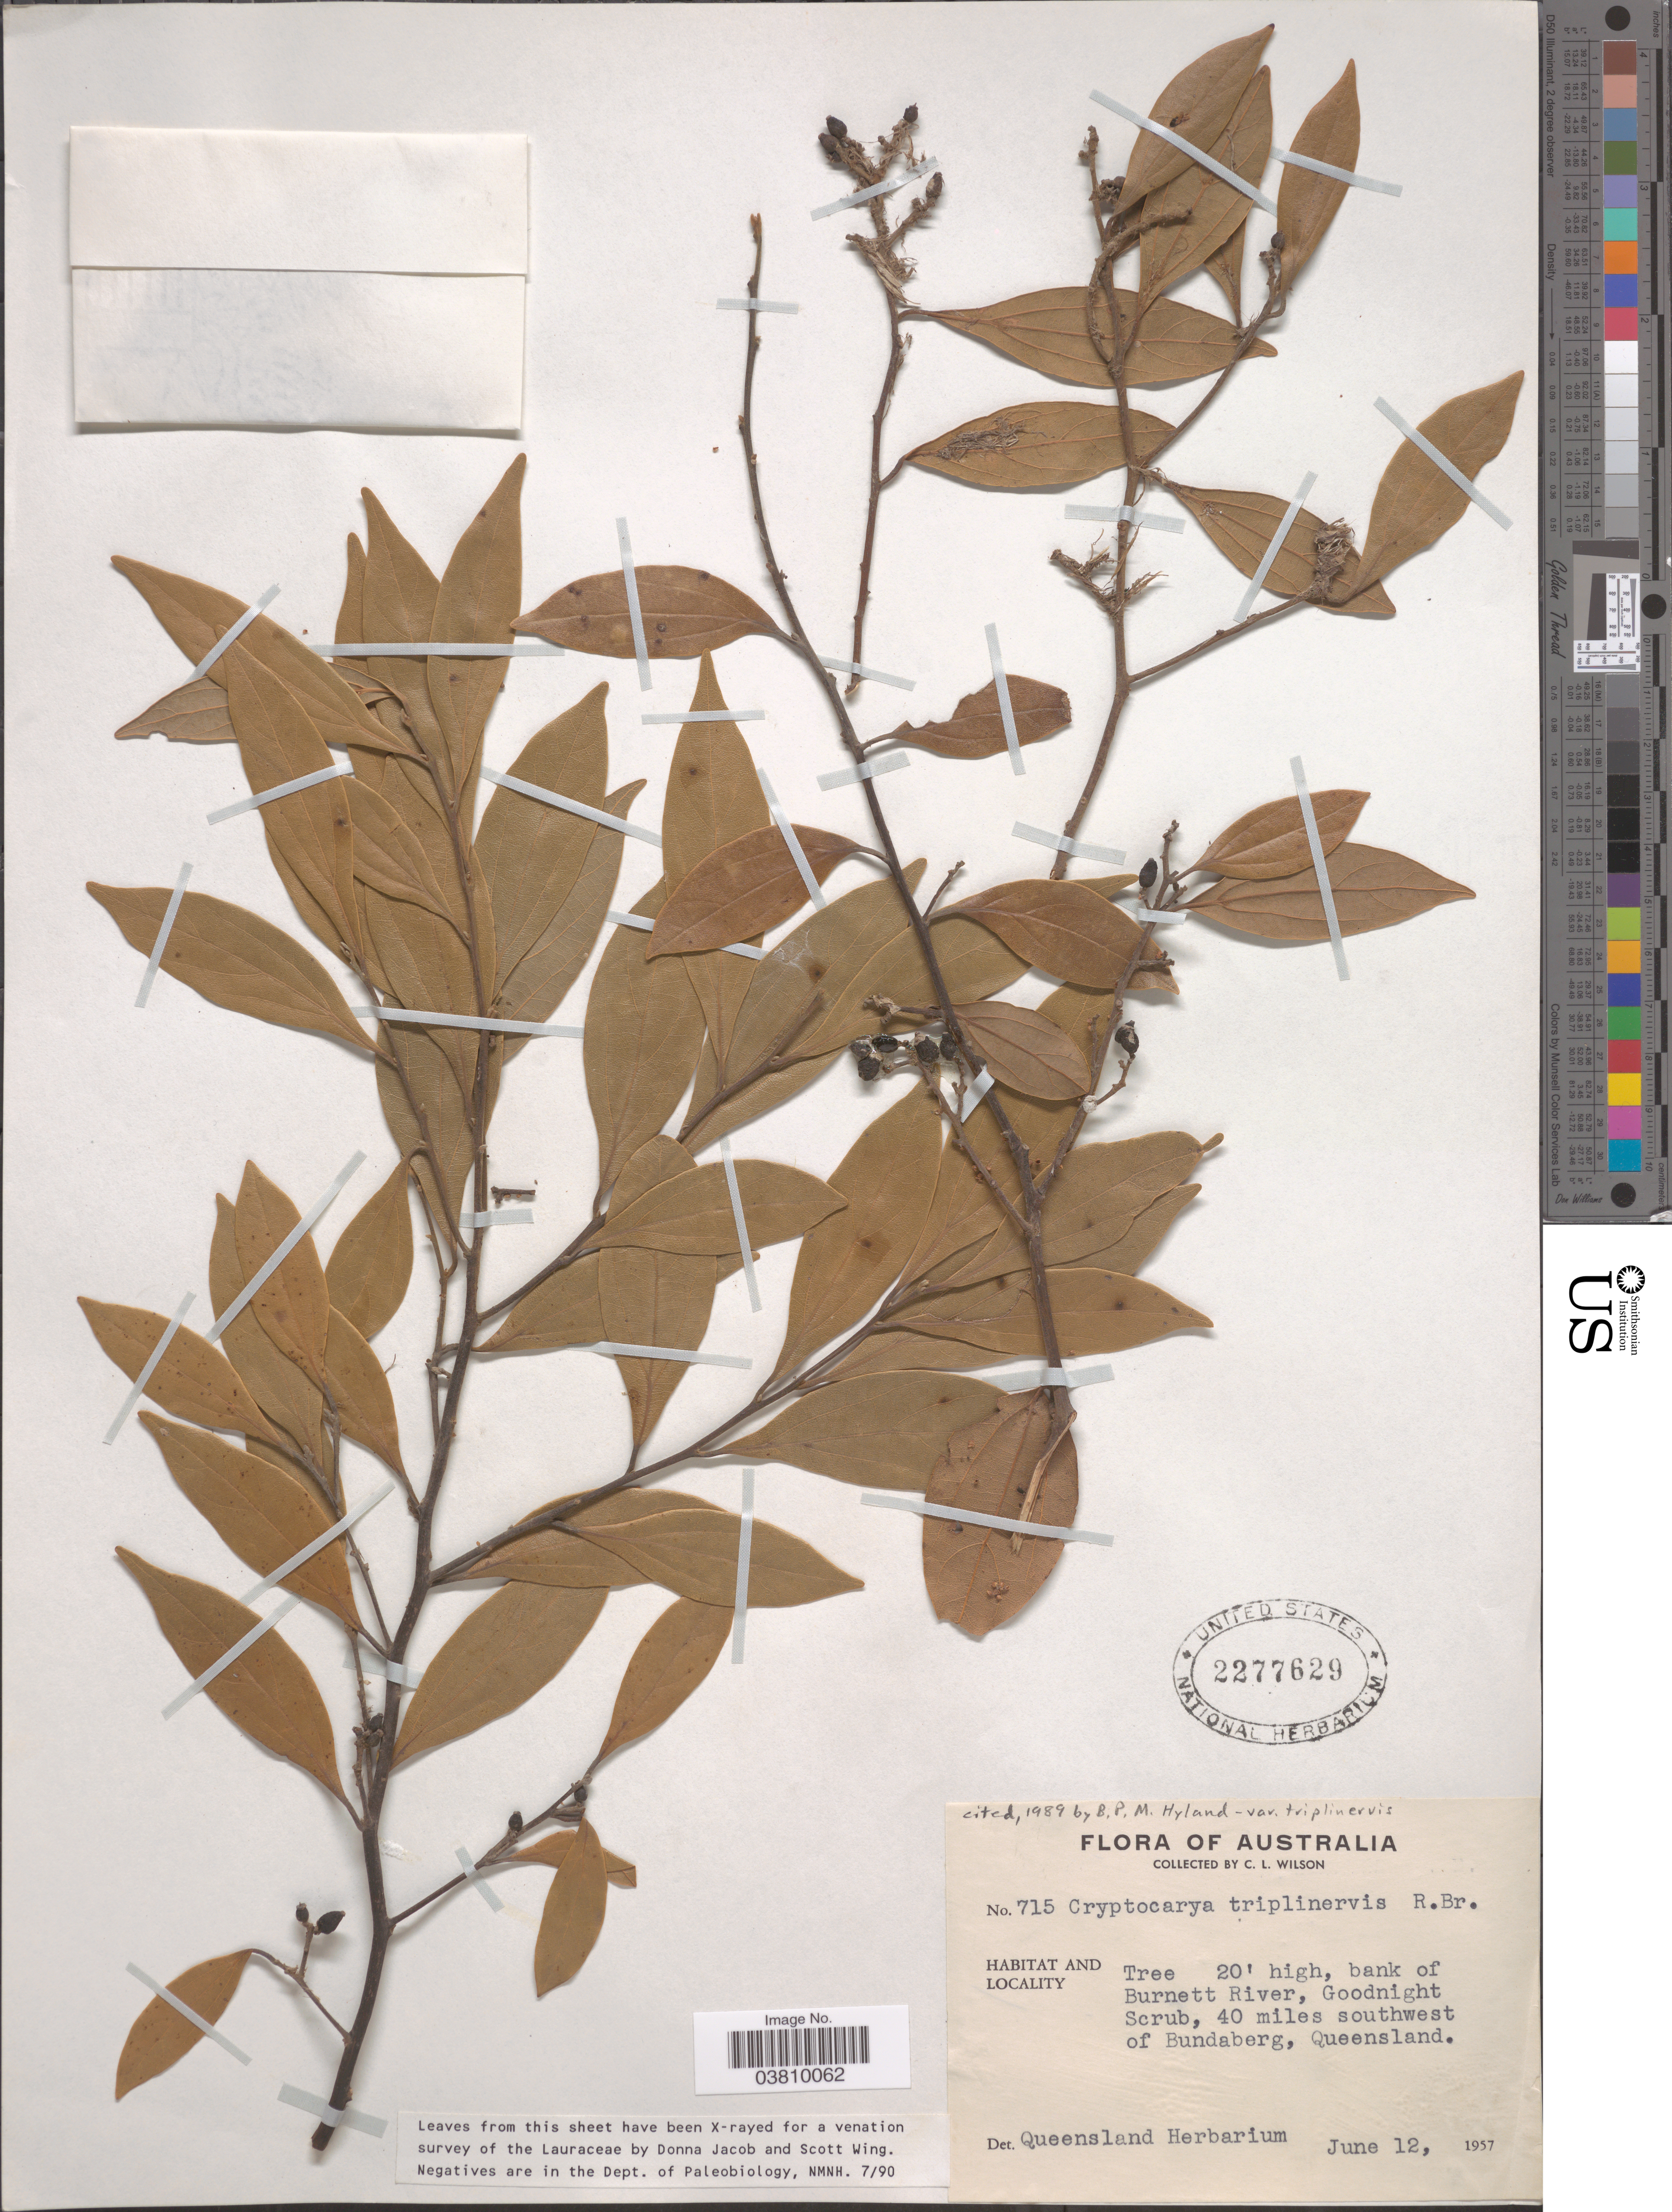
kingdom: Plantae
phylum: Tracheophyta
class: Magnoliopsida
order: Laurales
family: Lauraceae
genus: Cryptocarya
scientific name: Cryptocarya triplinervis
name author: R. Br.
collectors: C. L. Wilson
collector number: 715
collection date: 1957-06-12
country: Australia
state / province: Queensland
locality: Bank of Burnett River, Goodnight Scrub, 40 miles southwest of Bundaberg.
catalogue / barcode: US 2277629